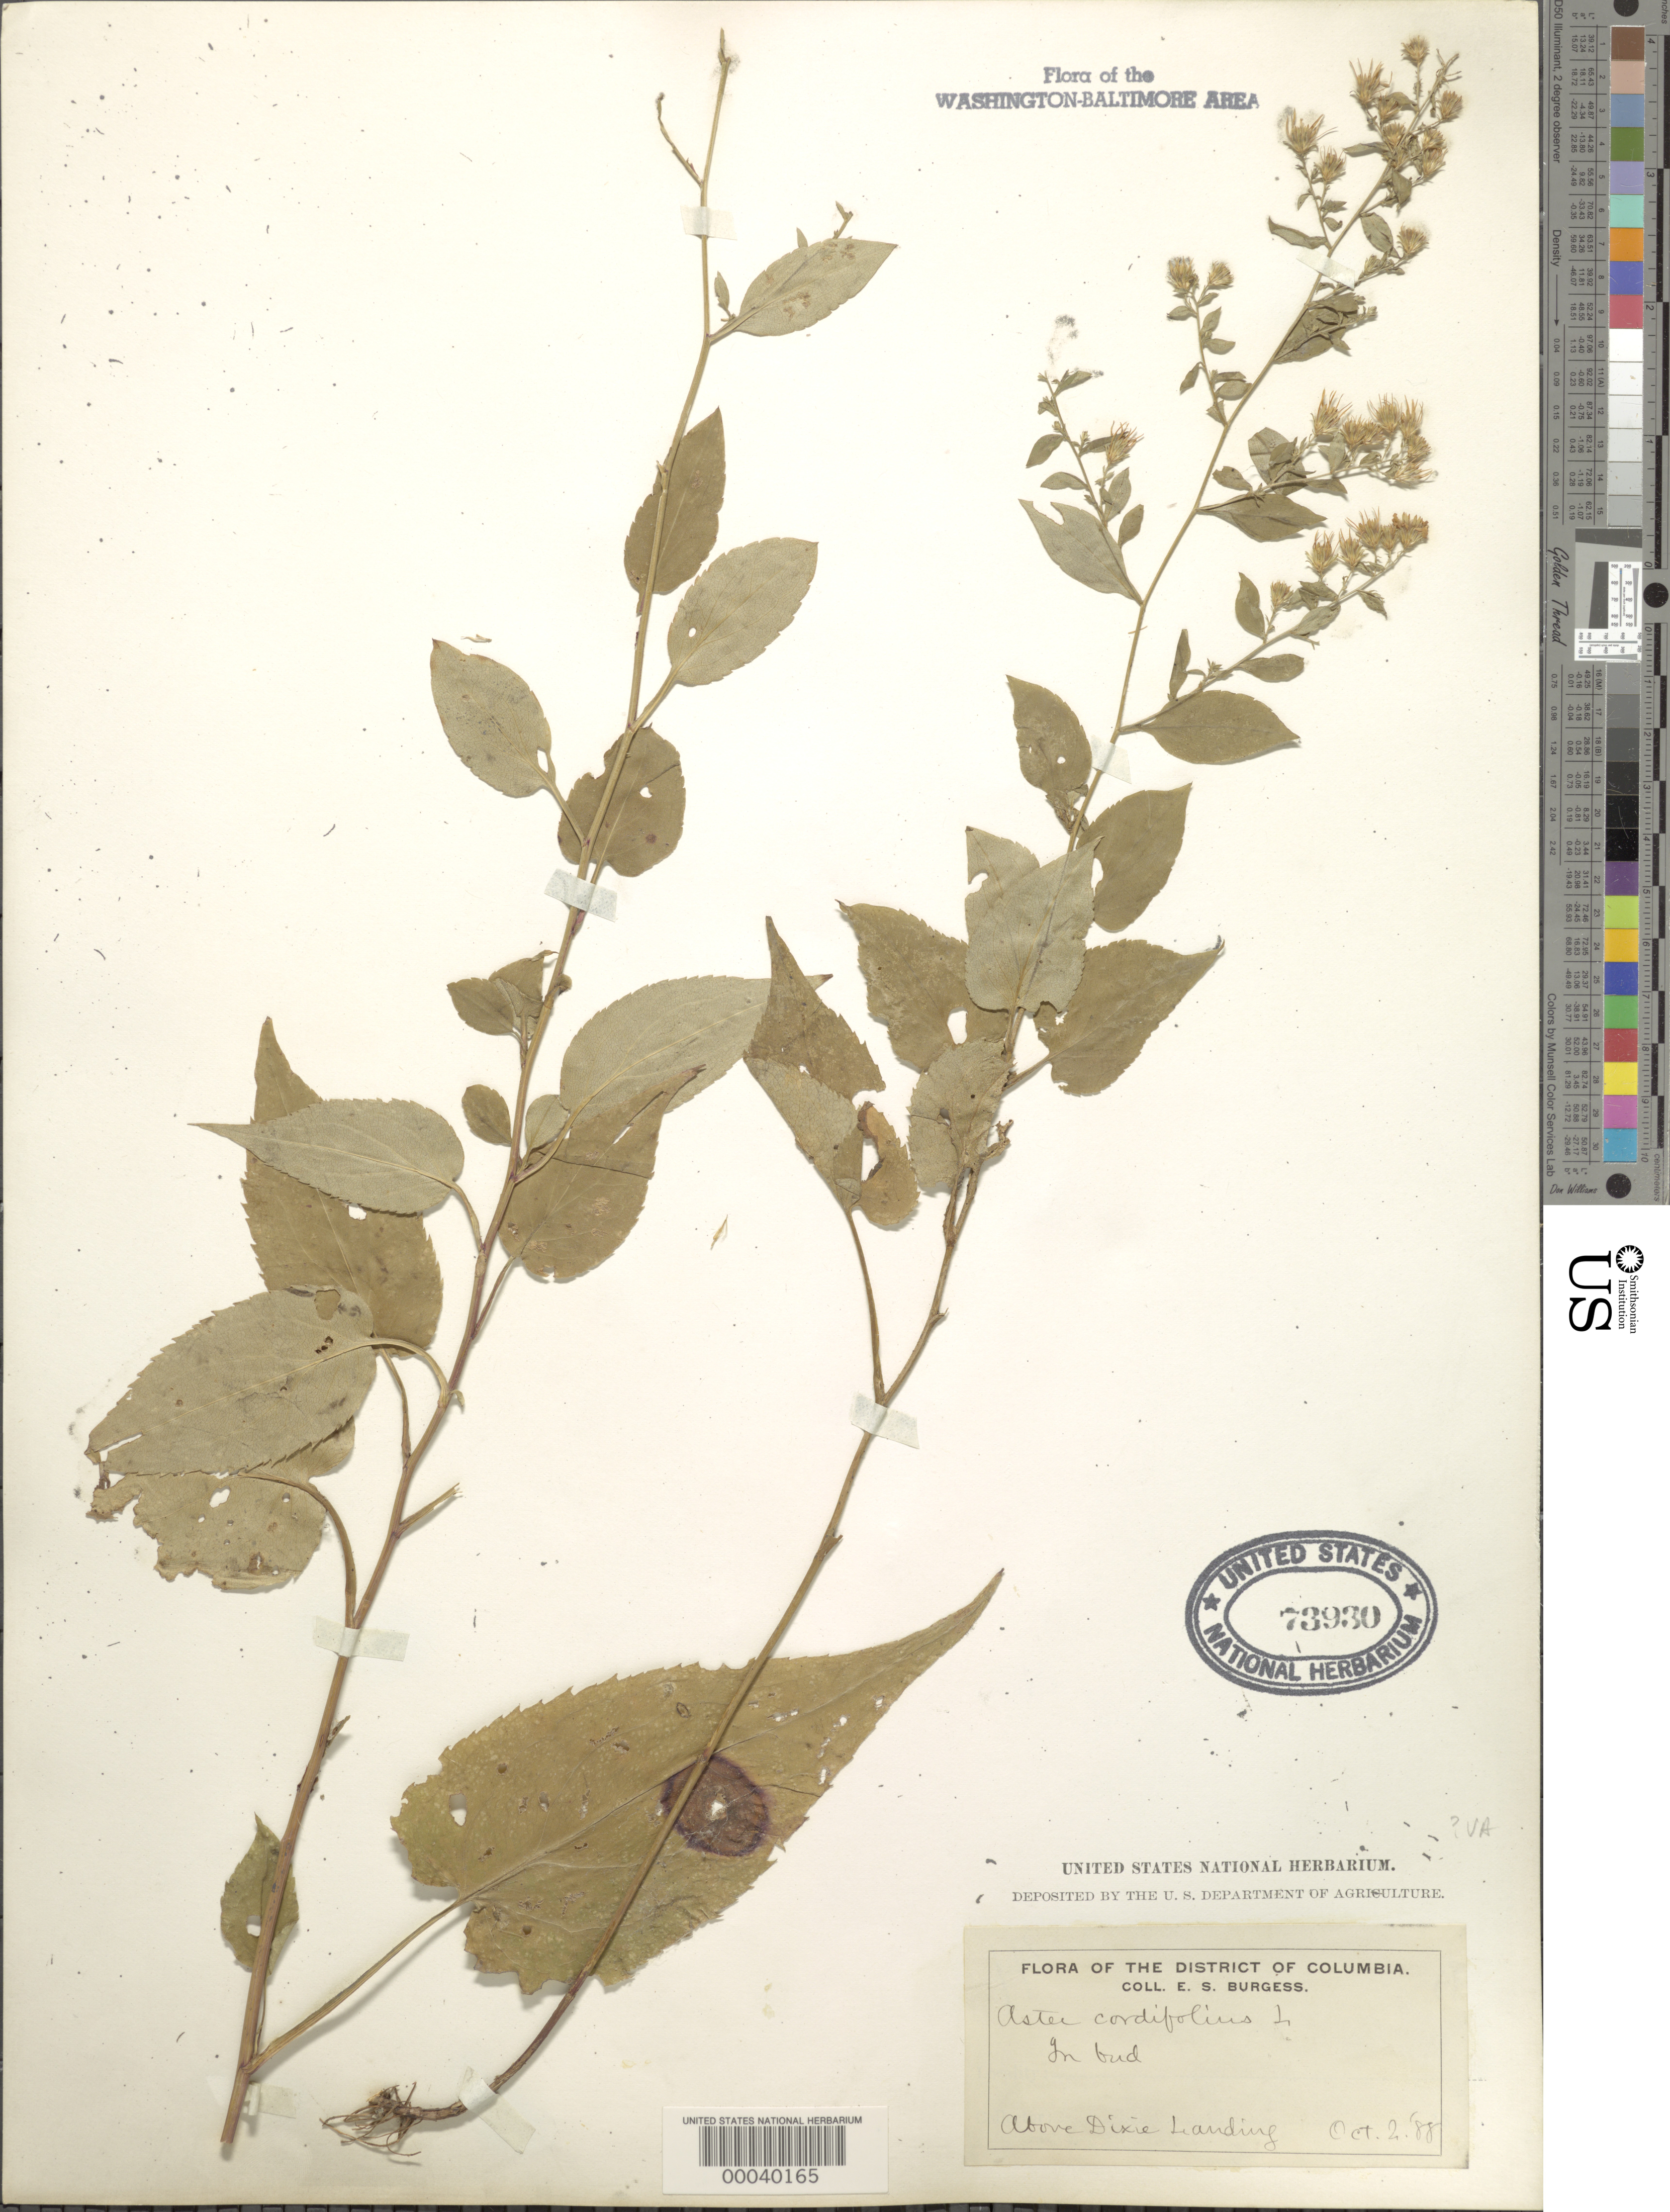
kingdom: Plantae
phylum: Tracheophyta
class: Magnoliopsida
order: Asterales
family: Asteraceae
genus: Symphyotrichum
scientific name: Symphyotrichum cordifolium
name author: (L.) G.L. Nesom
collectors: E. Burgess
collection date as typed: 02 Oct 1888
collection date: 1888-10-02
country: United States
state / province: Virginia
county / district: Arlington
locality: Above Dixie Landing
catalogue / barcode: US 73930